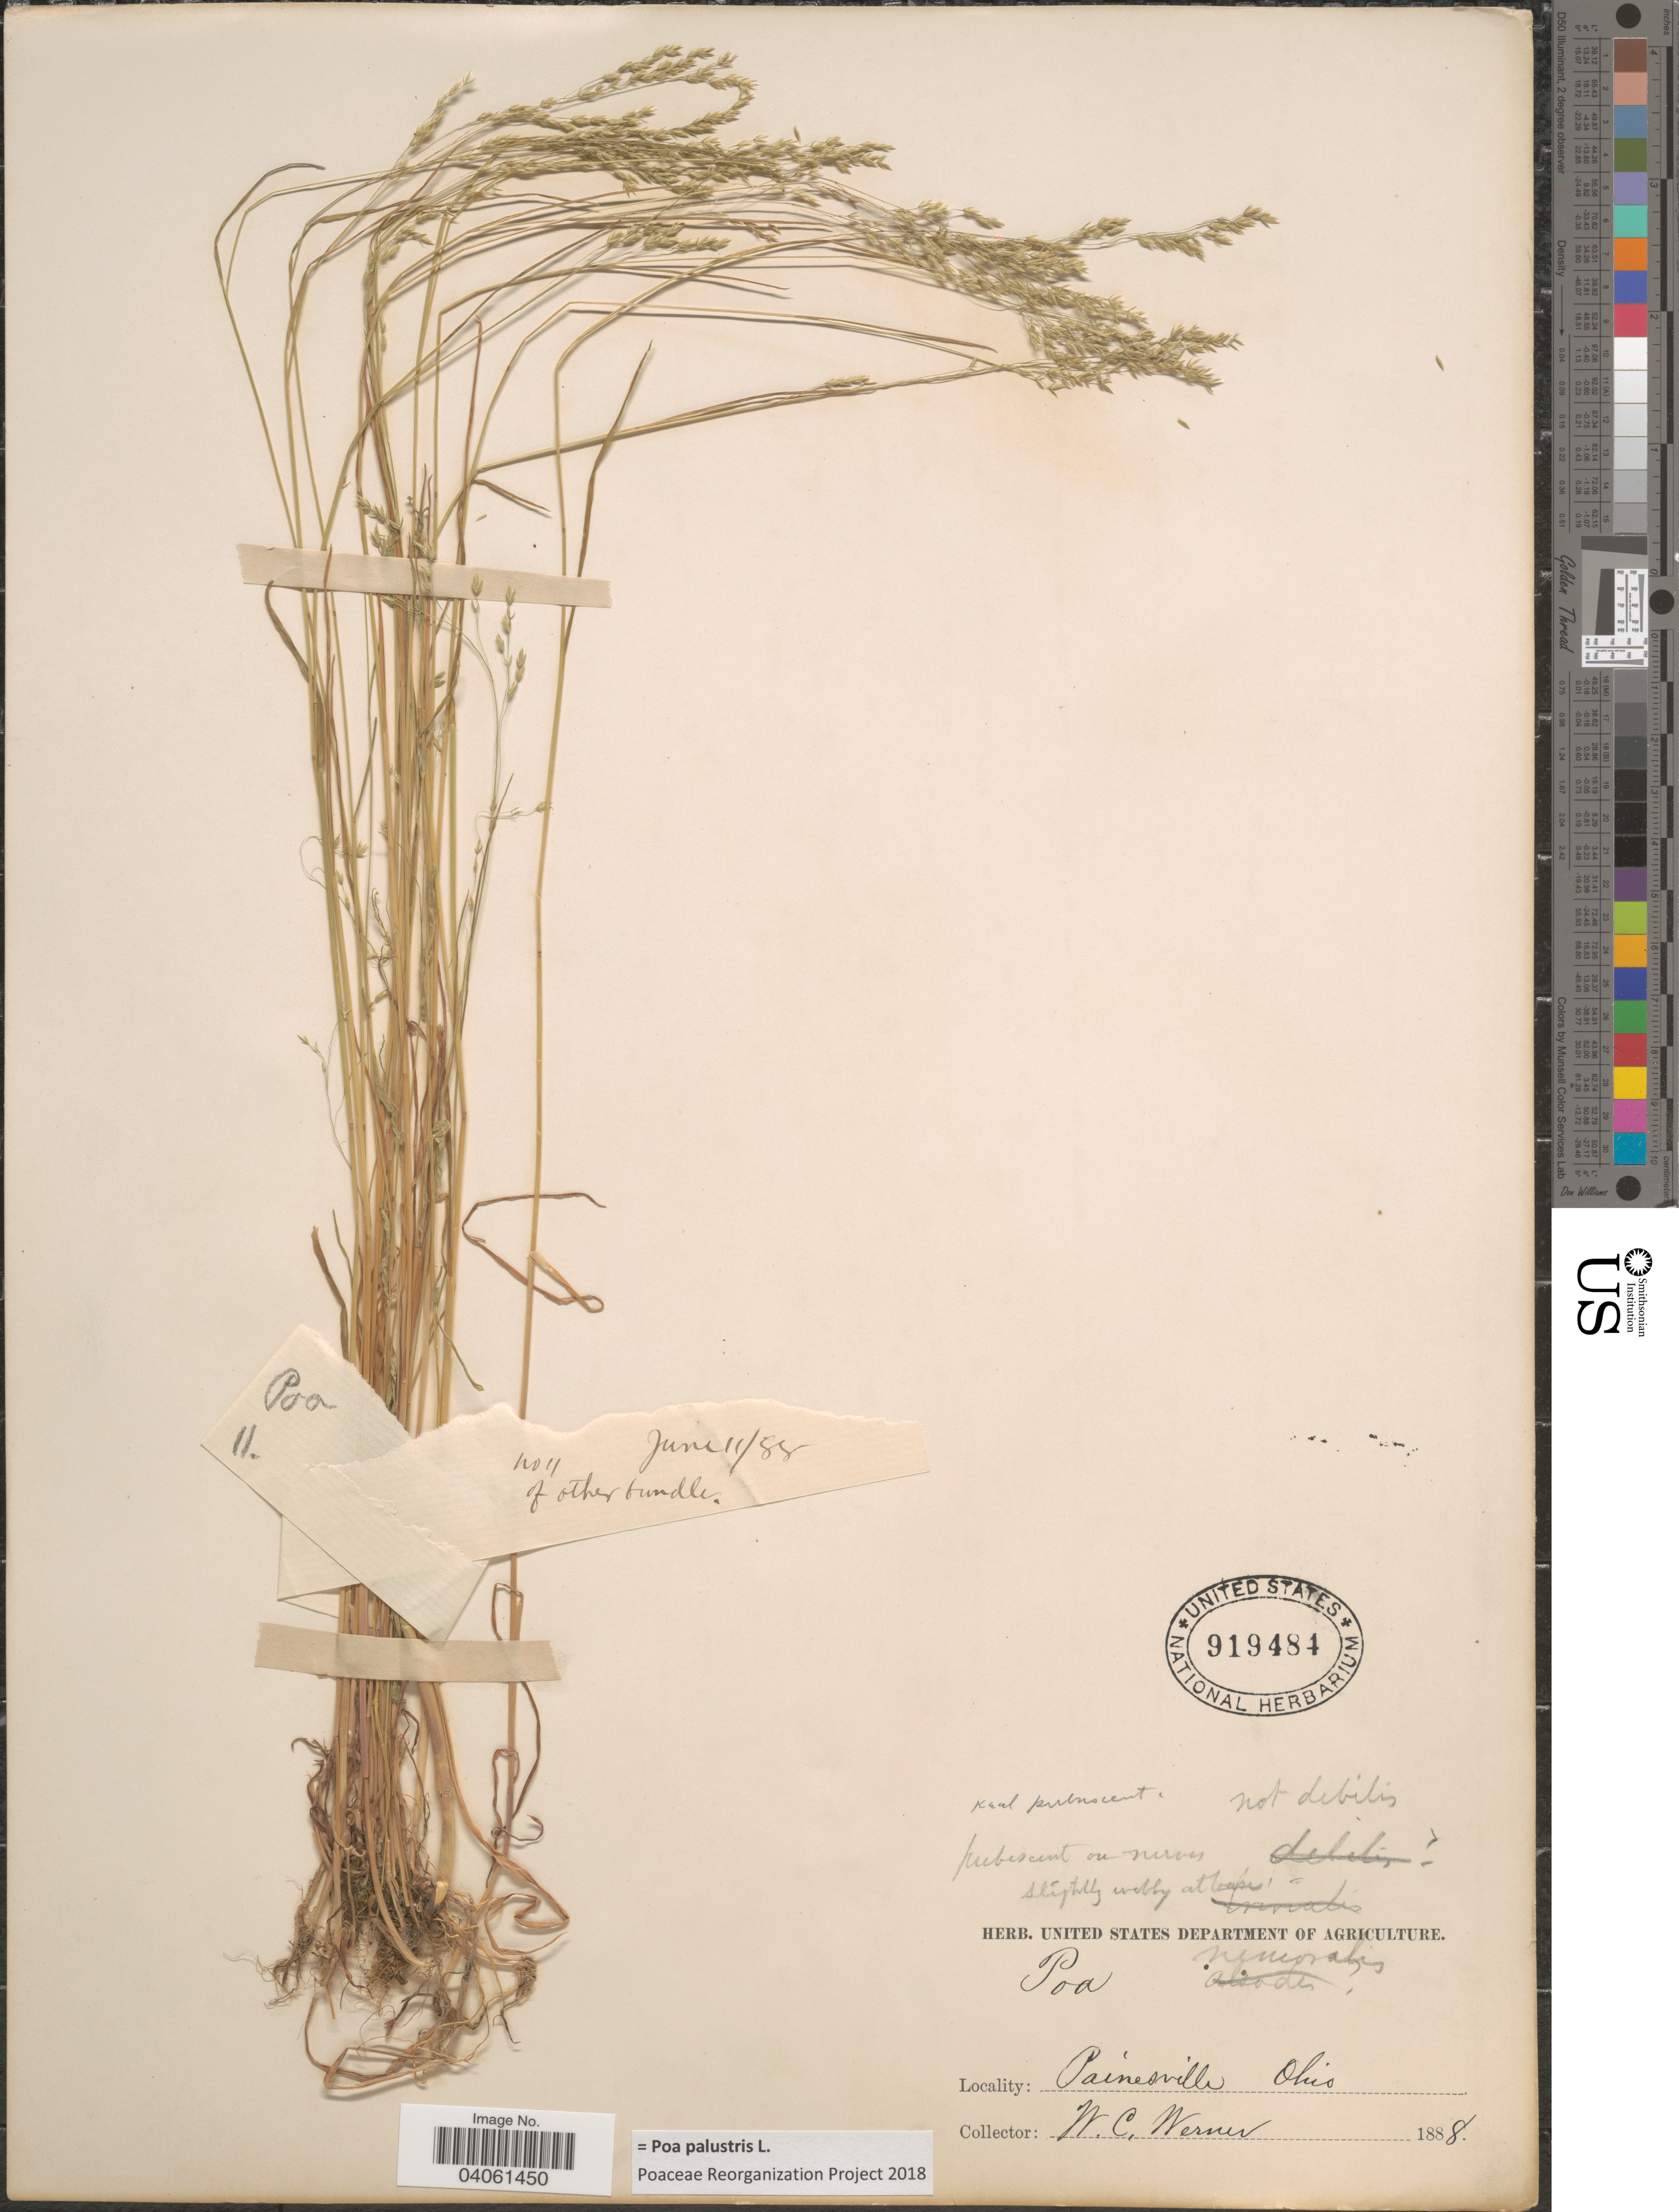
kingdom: Plantae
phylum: Tracheophyta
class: Liliopsida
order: Poales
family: Poaceae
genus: Poa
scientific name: Poa palustris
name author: L.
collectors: W. Werner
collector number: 11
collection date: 1888-06-11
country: United States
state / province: Ohio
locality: Painesville.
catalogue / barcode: US 919484